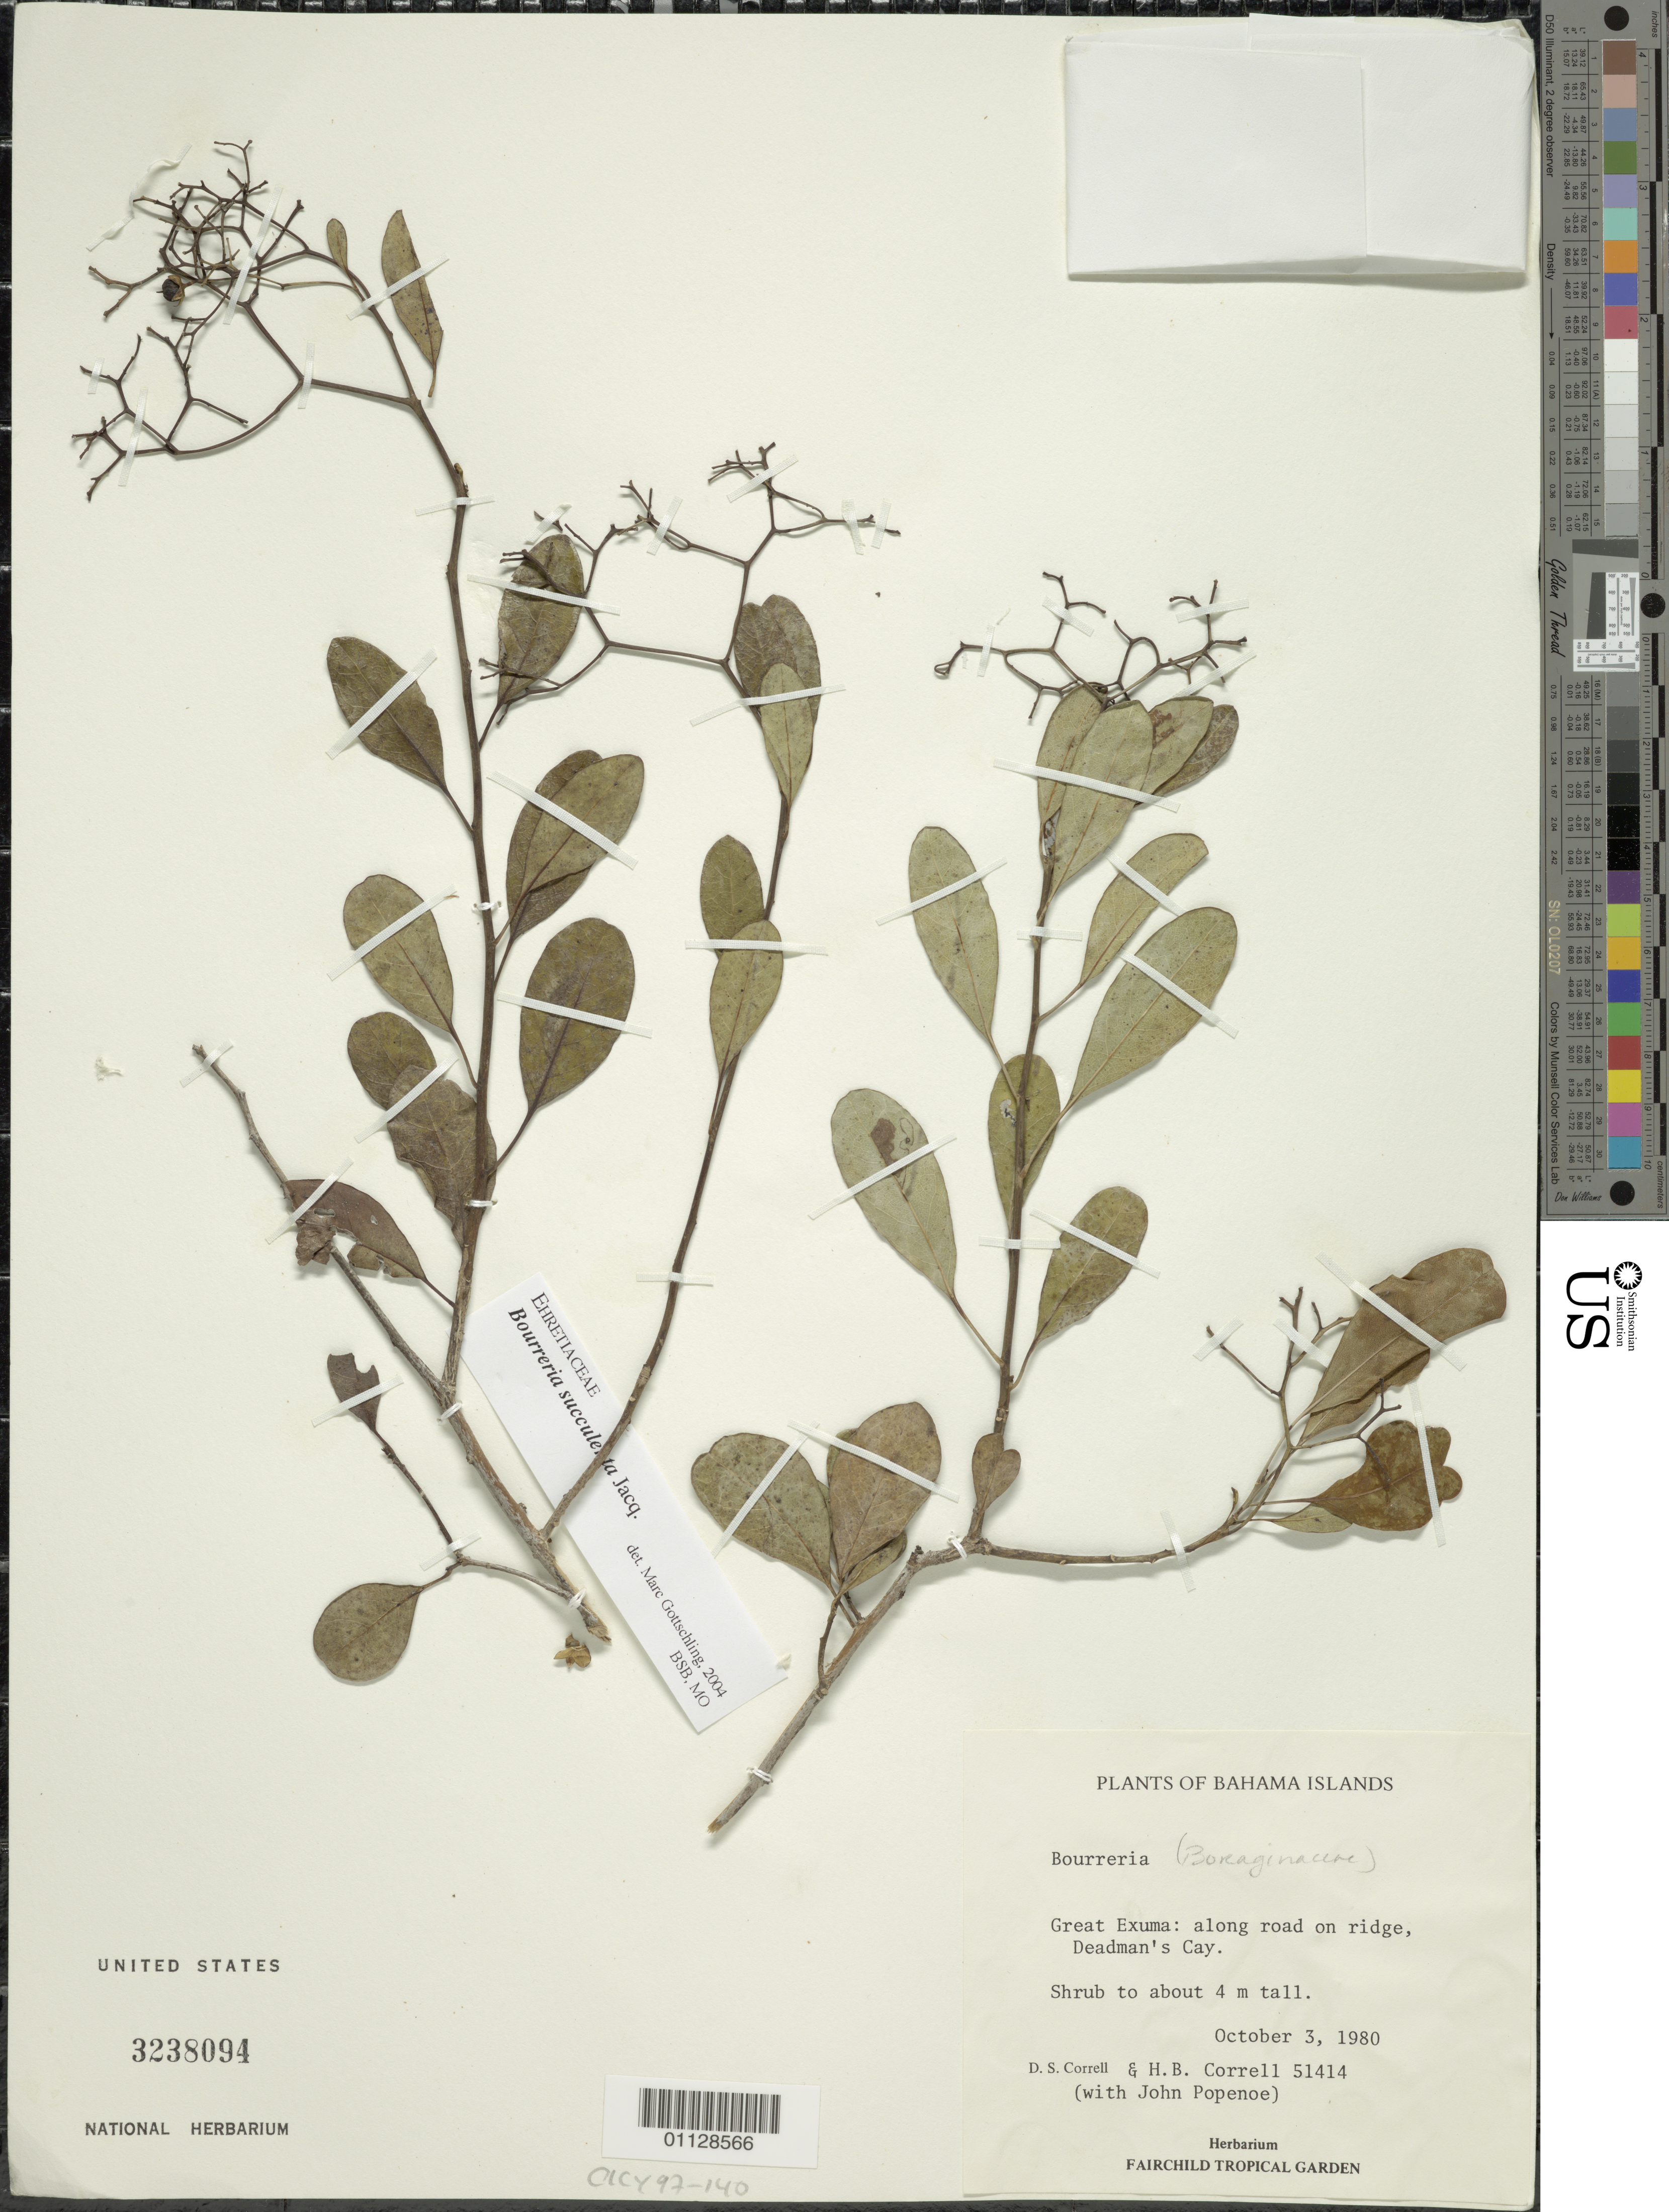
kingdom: Plantae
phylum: Tracheophyta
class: Magnoliopsida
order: Boraginales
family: Ehretiaceae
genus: Bourreria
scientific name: Bourreria succulenta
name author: Jacq.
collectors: H. Correll & J. Popenoe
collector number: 51414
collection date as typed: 03 Oct 1980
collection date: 1980-10-03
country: Bahamas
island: Great Exuma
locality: Along road on ridge, Deadman's Cay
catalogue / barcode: US 3238094